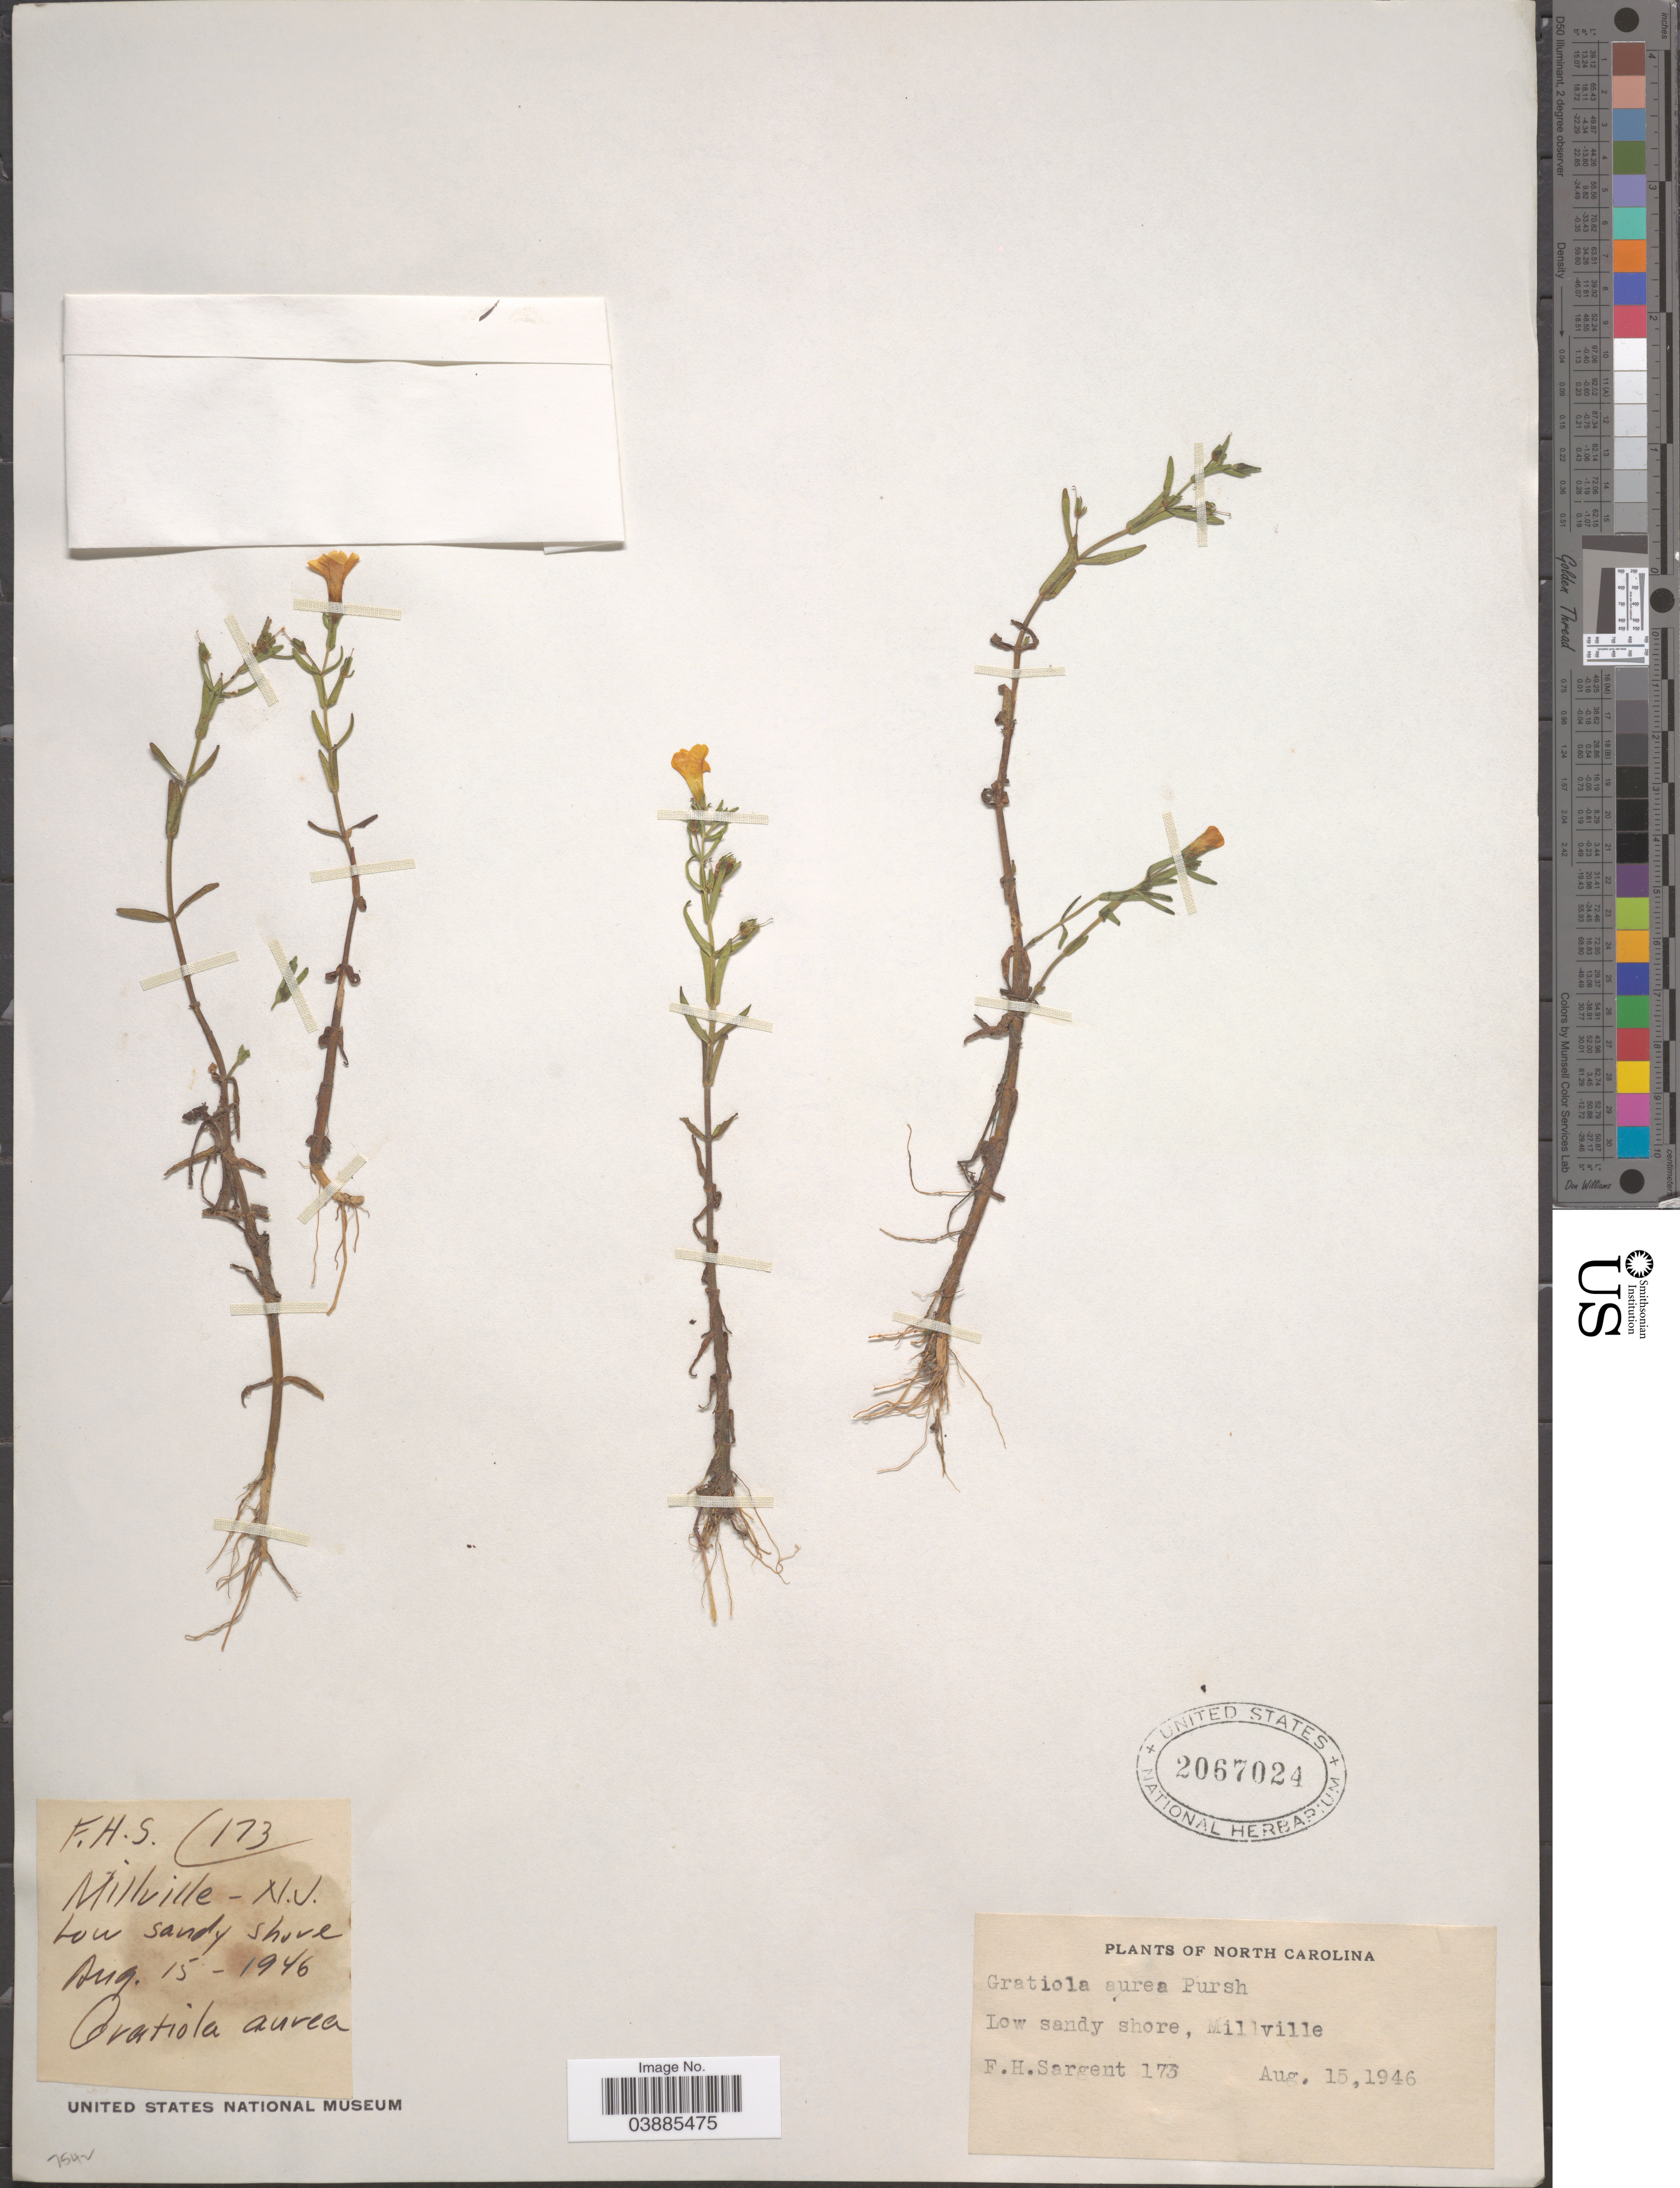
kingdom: Plantae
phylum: Tracheophyta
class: Magnoliopsida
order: Lamiales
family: Plantaginaceae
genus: Gratiola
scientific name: Gratiola aurea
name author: Pursh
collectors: F. H. Sargent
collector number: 173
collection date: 1946-08-15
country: United States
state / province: North Carolina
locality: Millville.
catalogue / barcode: US 2067024